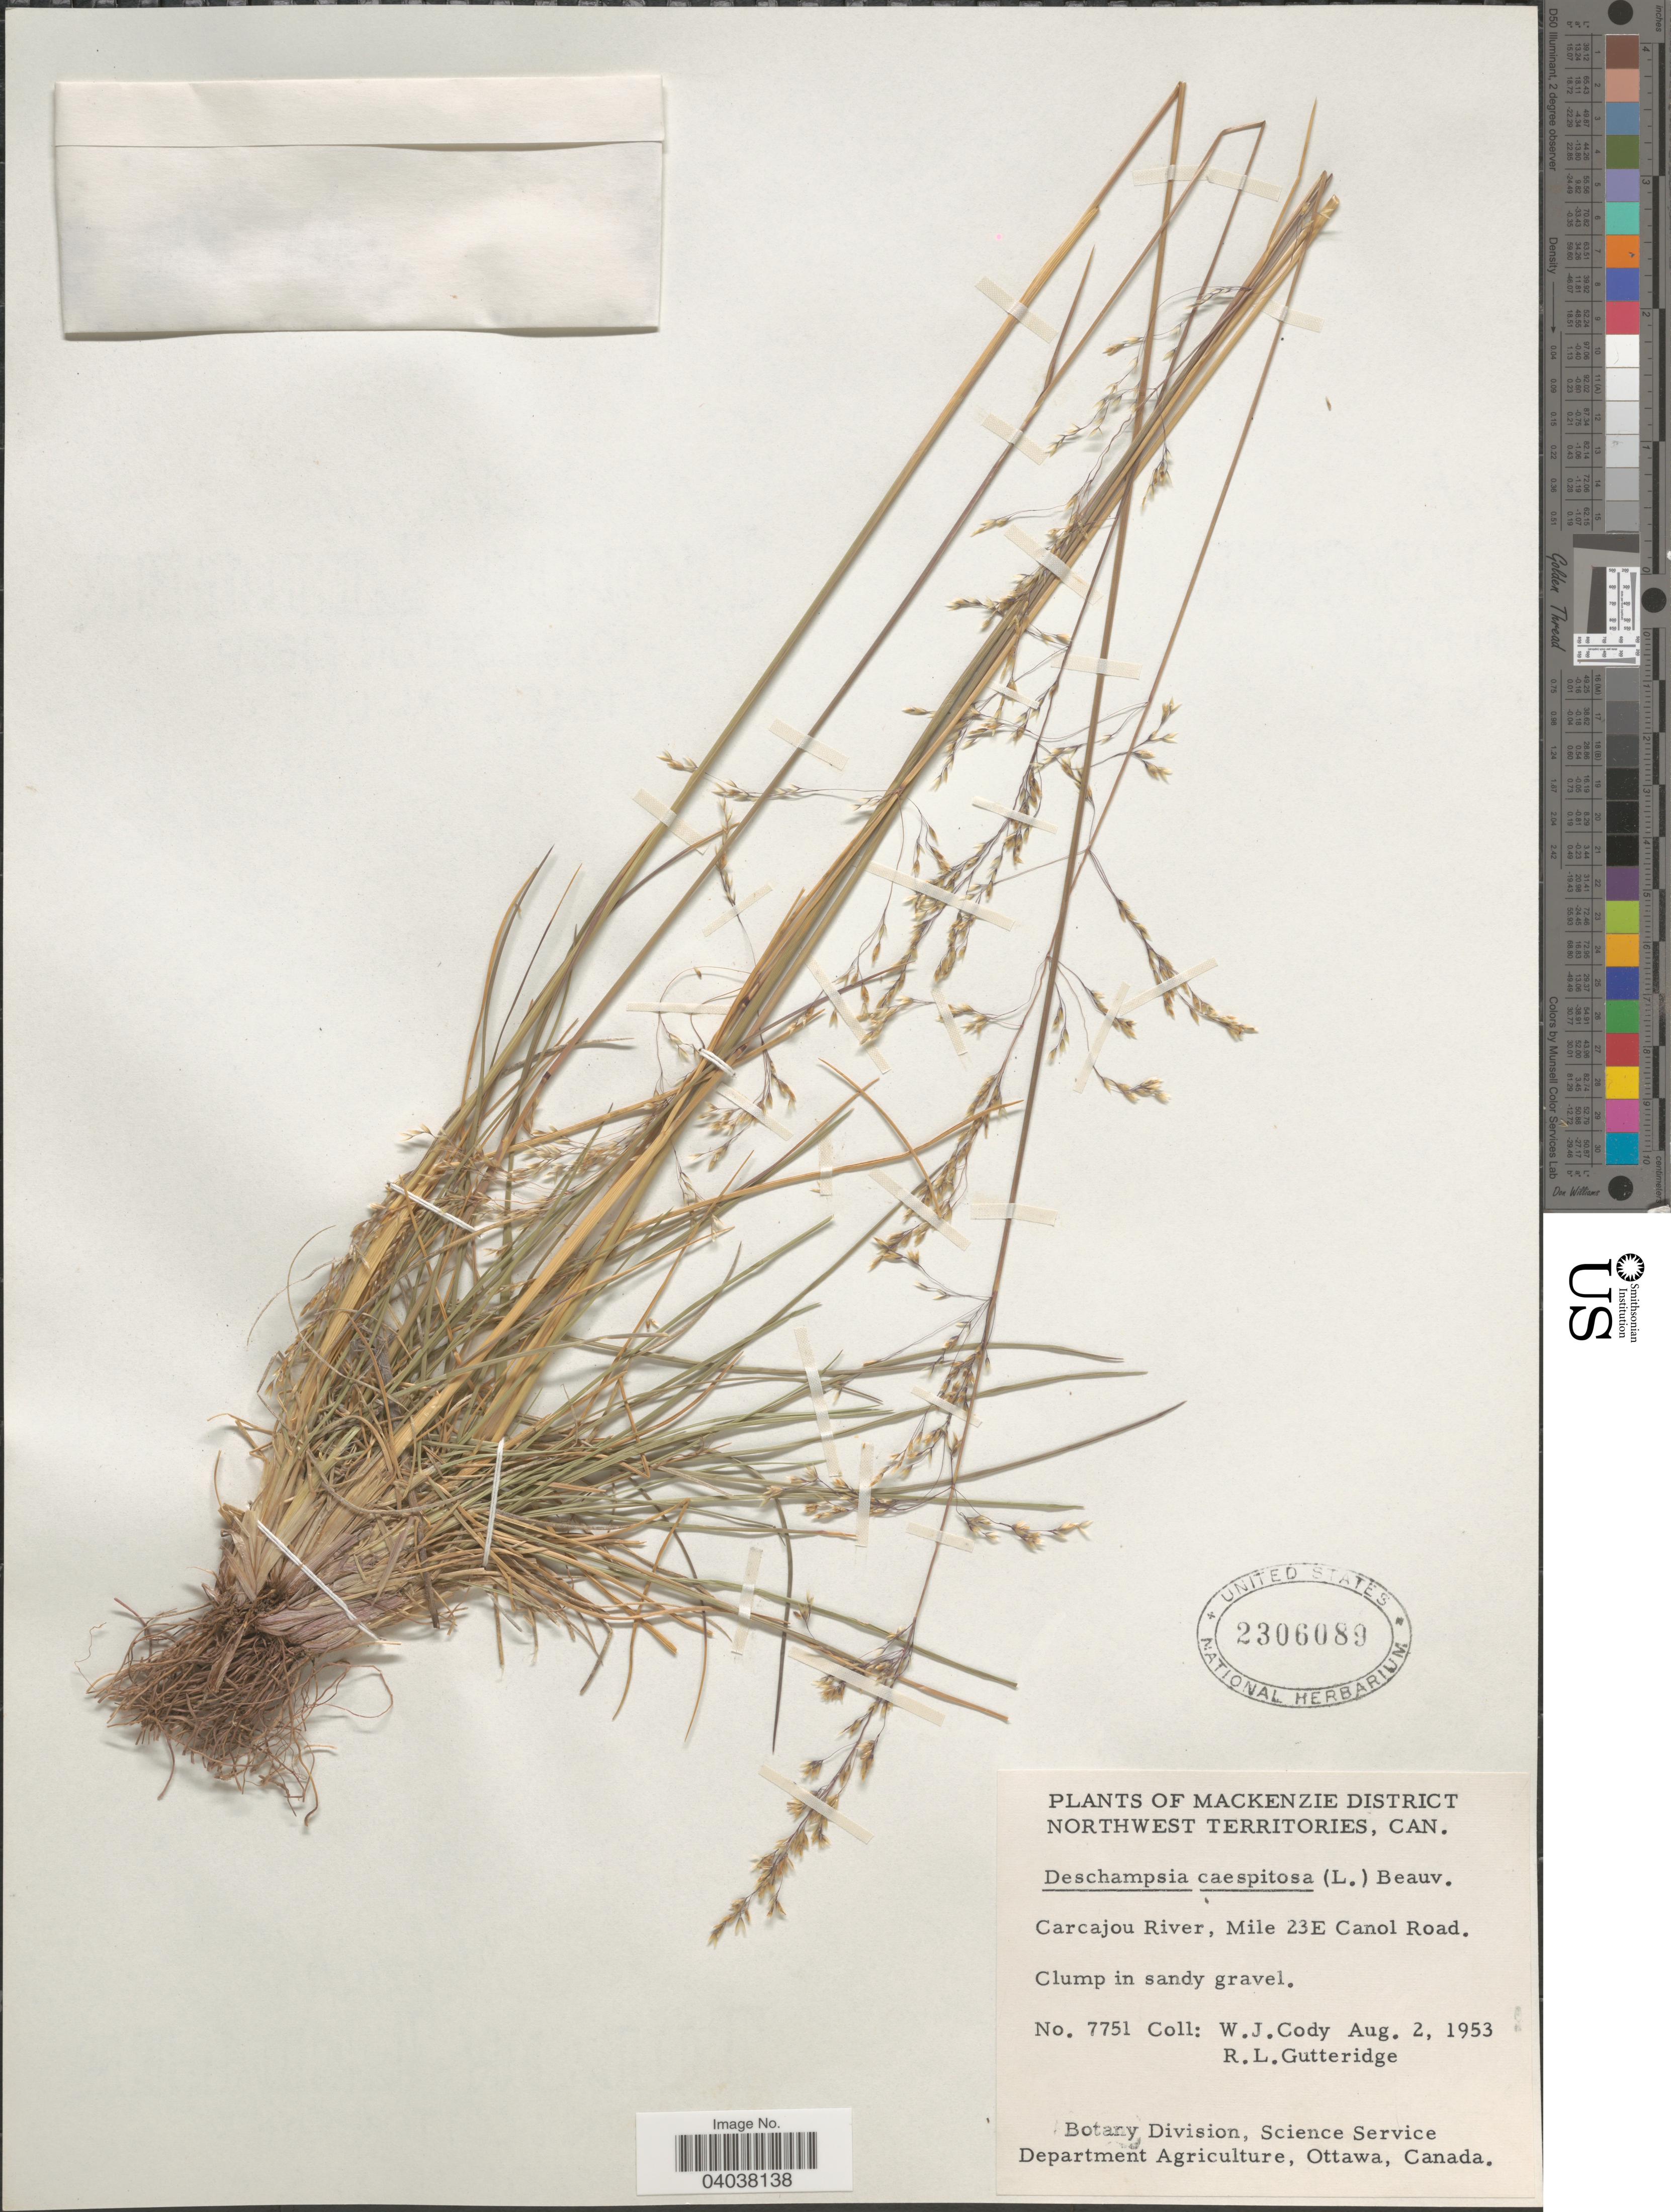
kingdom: Plantae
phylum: Tracheophyta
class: Liliopsida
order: Poales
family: Poaceae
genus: Deschampsia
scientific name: Deschampsia cespitosa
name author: (L.) P. Beauv.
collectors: W. Cody & R. Gutteridge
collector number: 7751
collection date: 1953-08-02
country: Canada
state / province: Northwest Territories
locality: Mackenzie District. Carcajou River, Mile 23E Canol Road.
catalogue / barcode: US 2306089